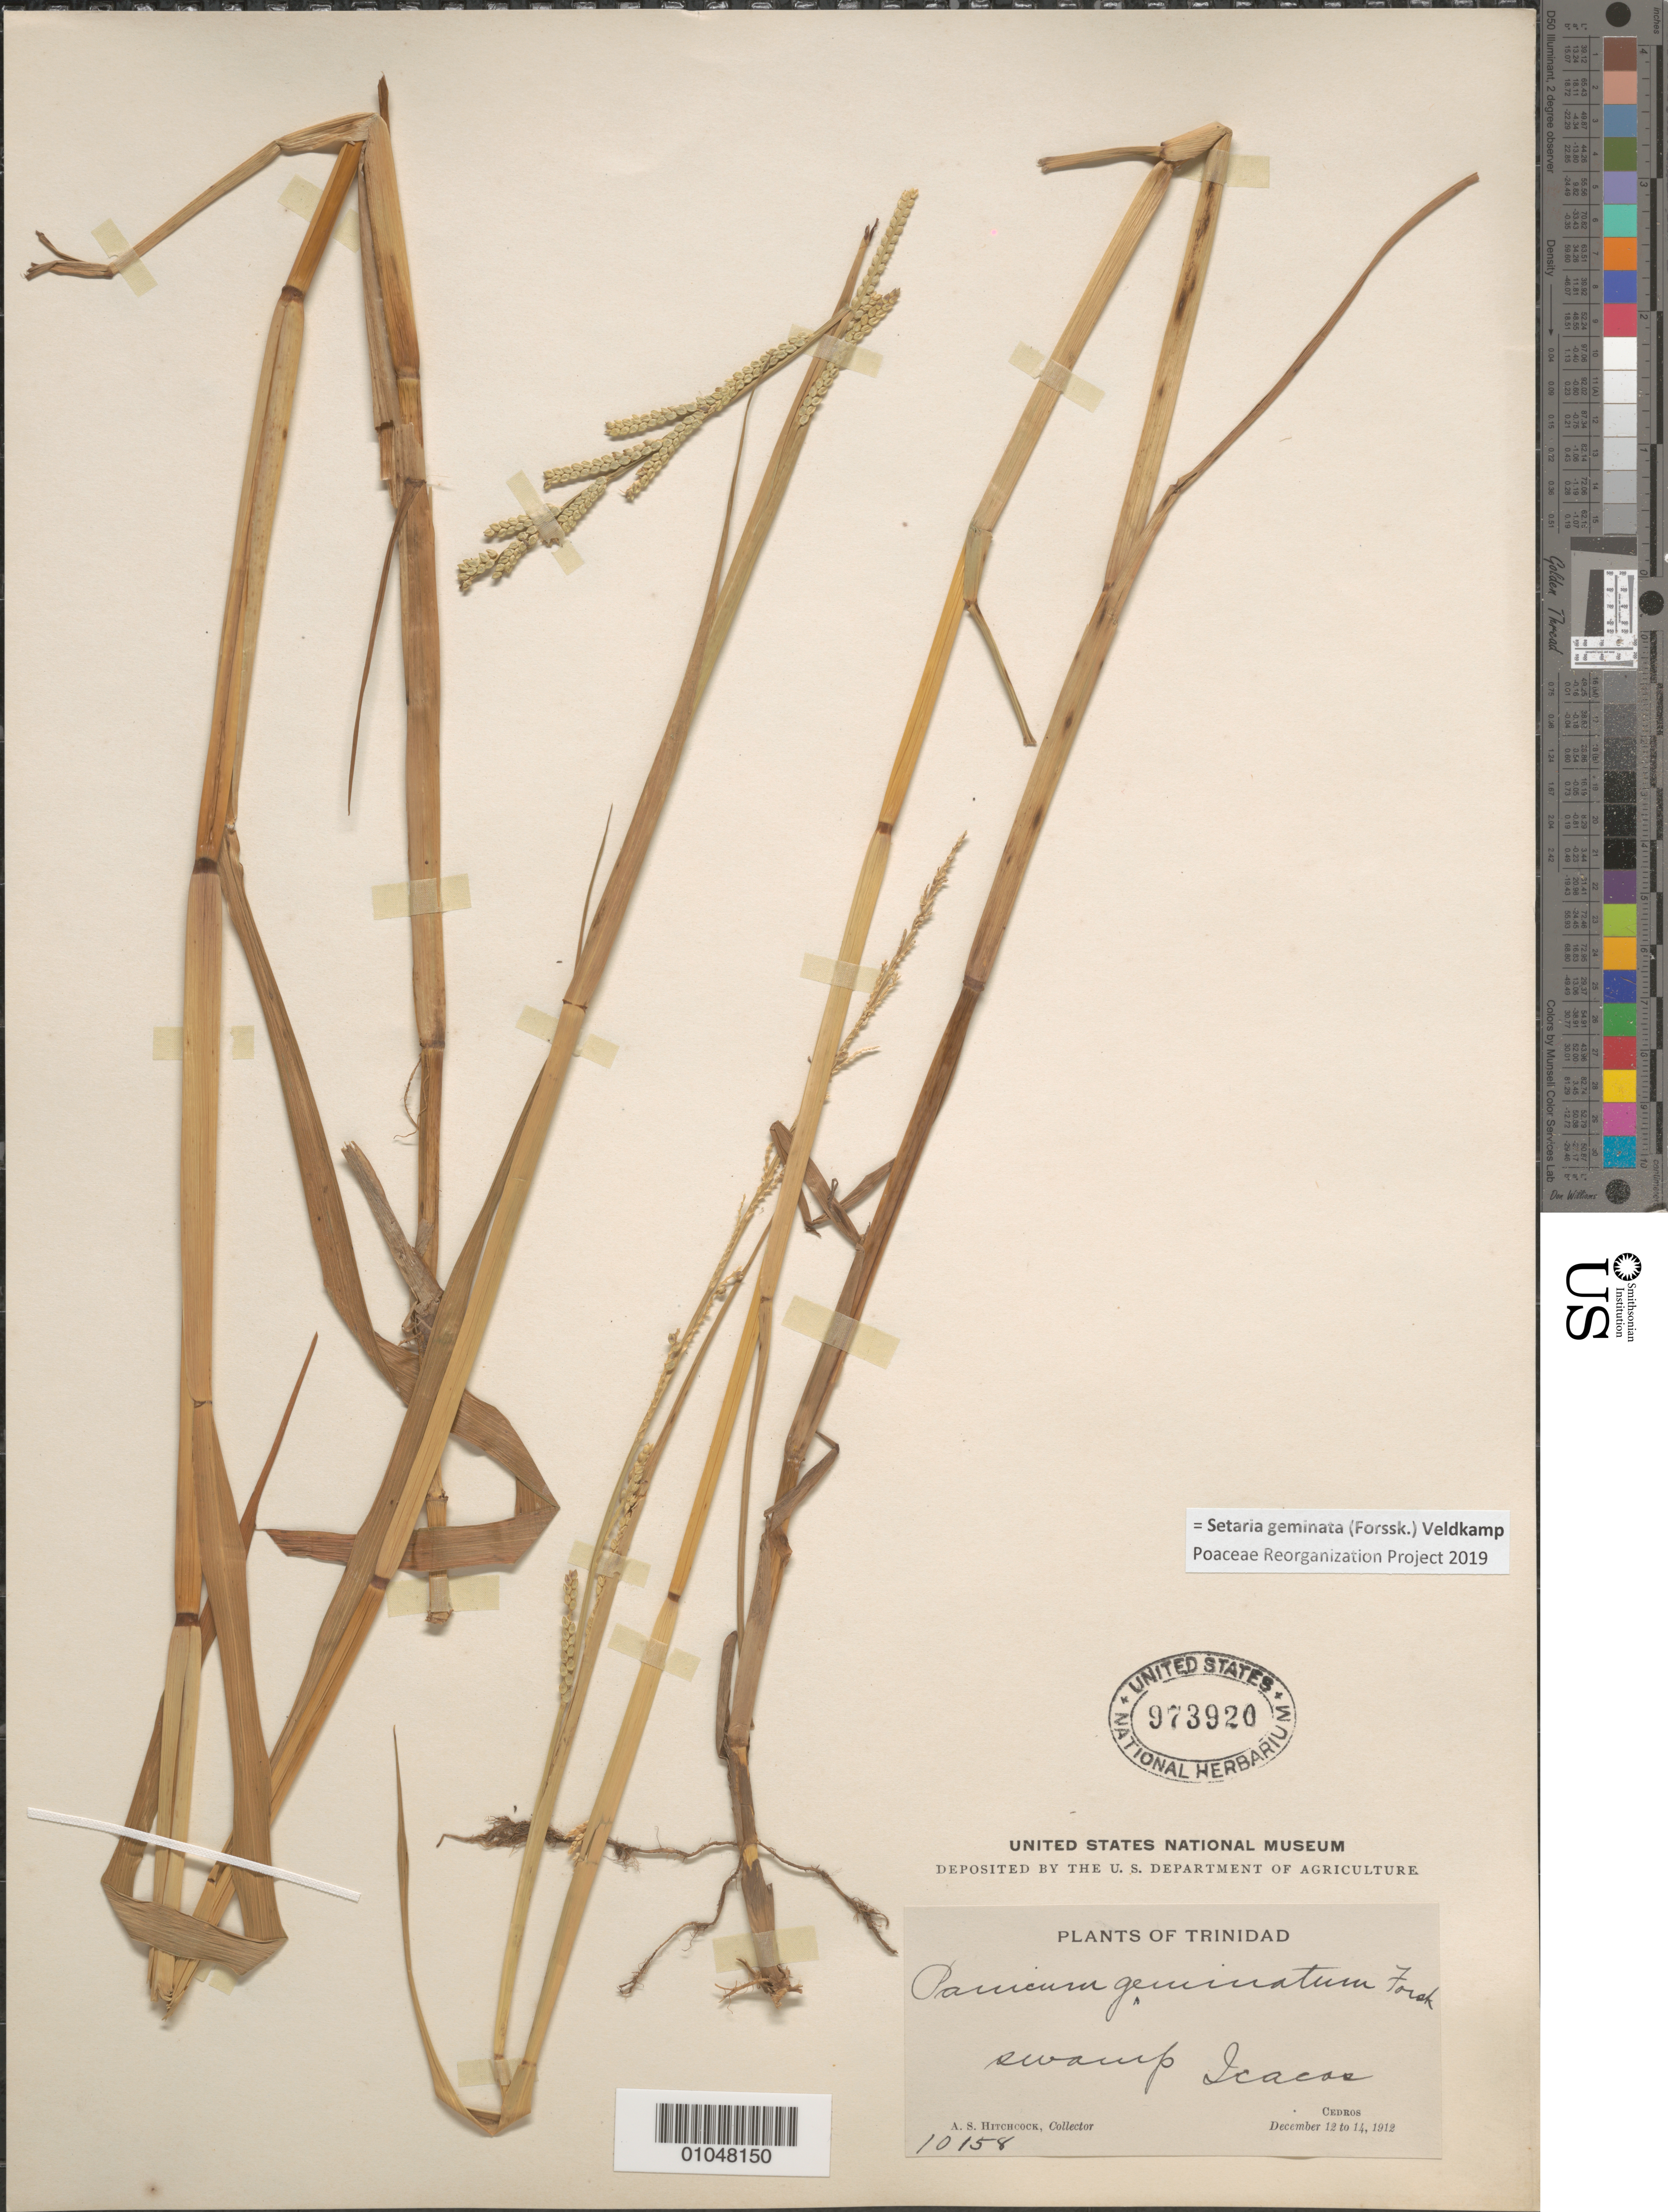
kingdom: Plantae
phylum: Tracheophyta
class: Liliopsida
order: Poales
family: Poaceae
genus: Panicum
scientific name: Panicum geminatum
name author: Forssk.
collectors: A. S. Hitchcock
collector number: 10158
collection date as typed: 12 Dec 1912 to 14 Dec 1912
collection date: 1912-12-12/1912-12-14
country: Trinidad and Tobago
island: Trinidad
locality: Cedros, Swamp Icacos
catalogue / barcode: US 973920